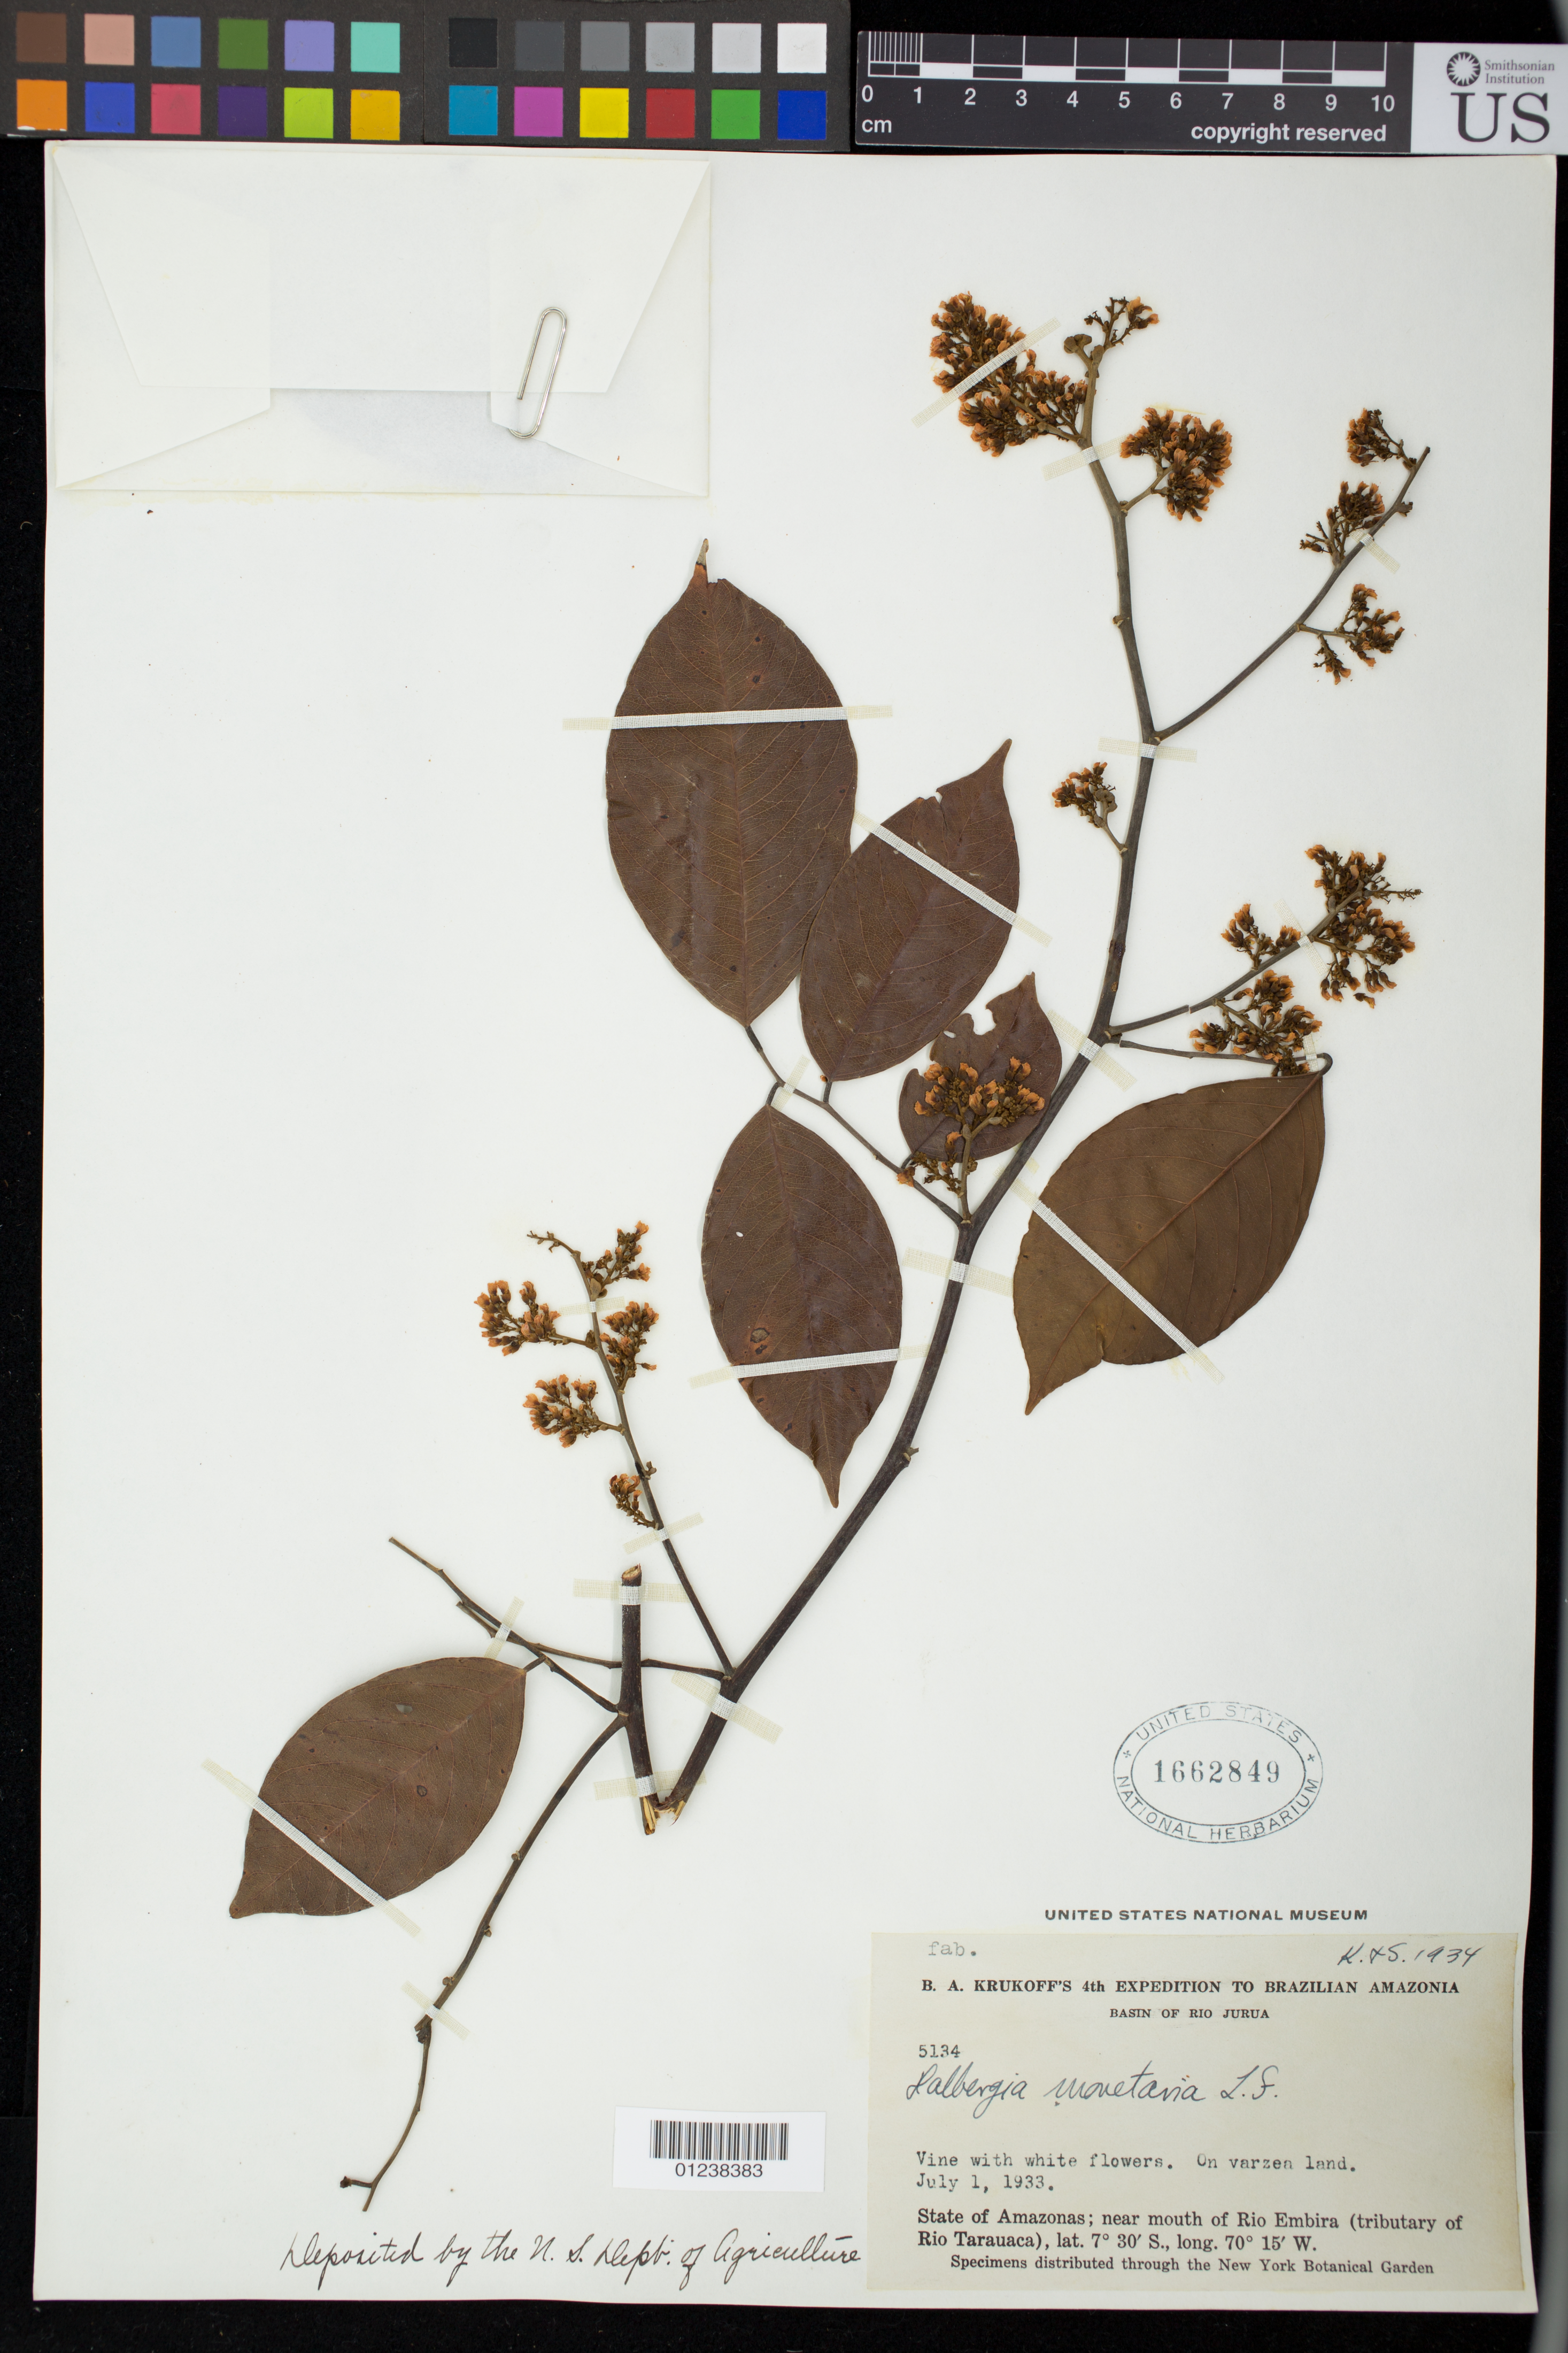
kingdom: Plantae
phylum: Tracheophyta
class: Magnoliopsida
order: Fabales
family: Fabaceae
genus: Dalbergia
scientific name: Dalbergia monetaria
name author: L. f.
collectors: B. A. Krukoff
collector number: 5134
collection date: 1933-07-01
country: Brazil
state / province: Amazonas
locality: Basin of Rio Jurua - near mouth of Rio Embira (tributary of Rio Tarauaca)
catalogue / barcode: US 1662849